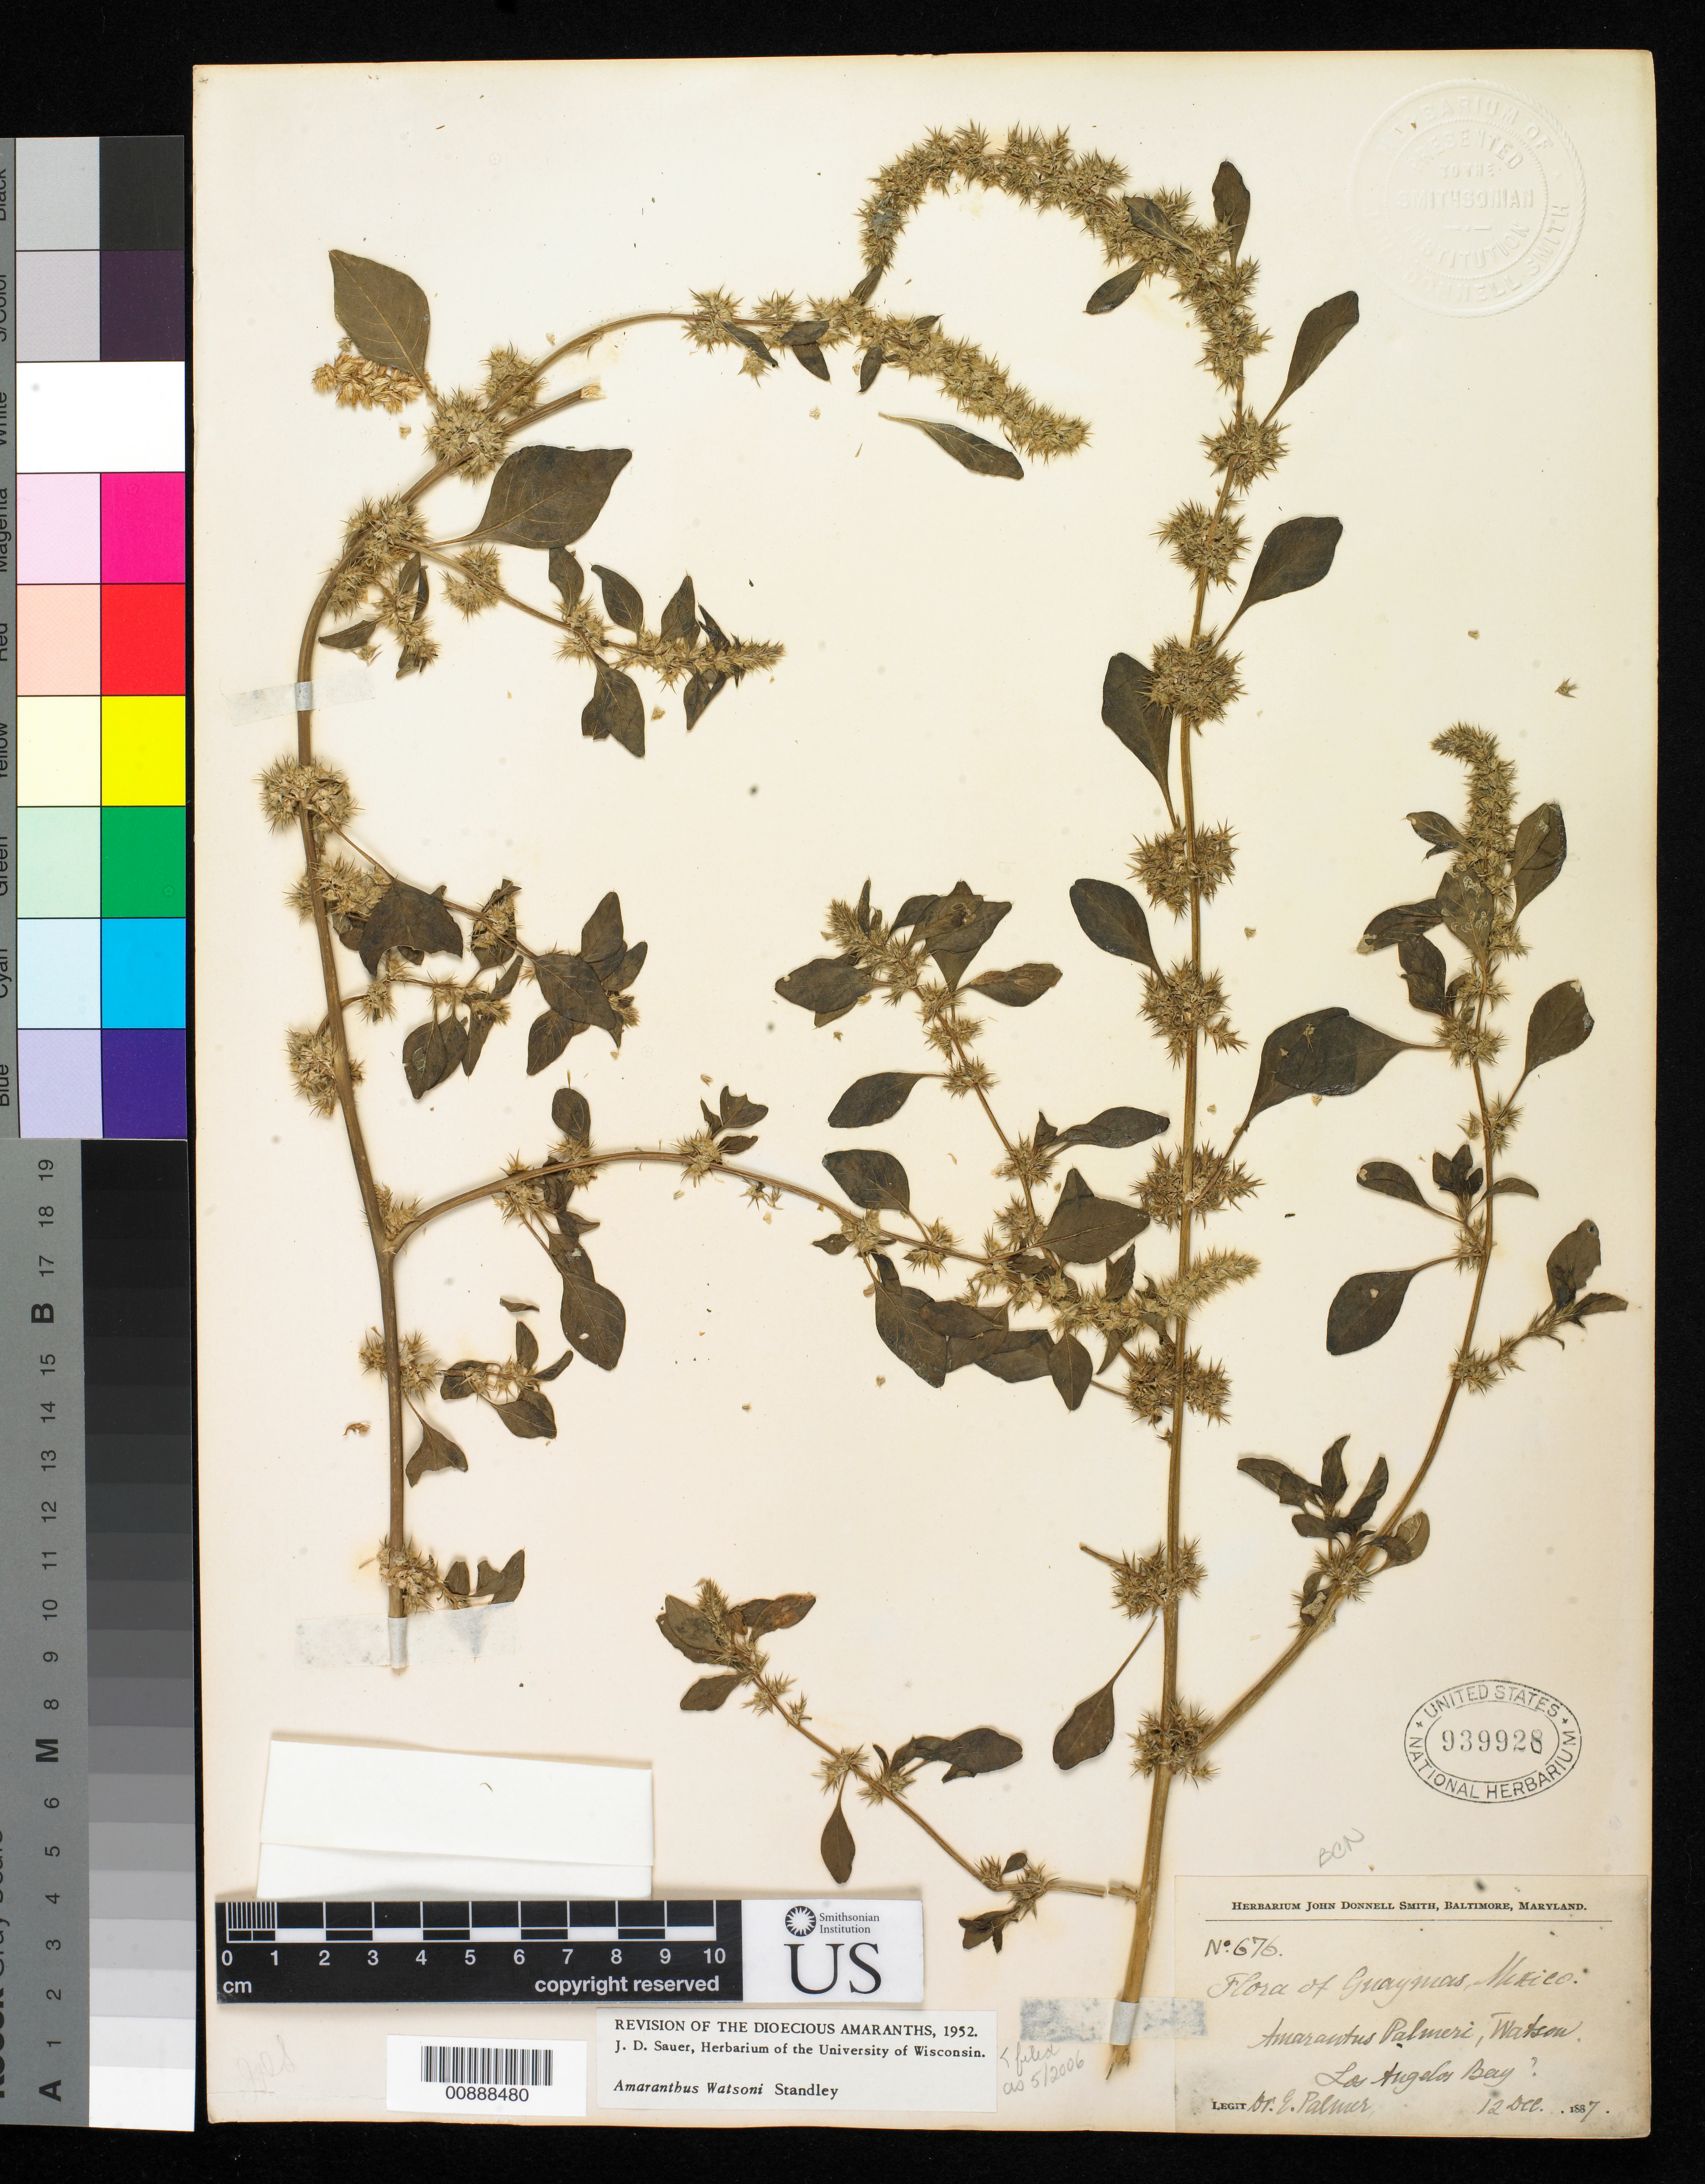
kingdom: Plantae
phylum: Tracheophyta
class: Magnoliopsida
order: Caryophyllales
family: Amaranthaceae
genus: Amaranthus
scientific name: Amaranthus watsonii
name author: Standl.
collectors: E. Palmer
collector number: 676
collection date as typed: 12 Dec 1887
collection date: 1887-12-12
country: Mexico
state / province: Baja California Norte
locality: Los Angeles Bay, Baja California.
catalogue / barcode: US 939928